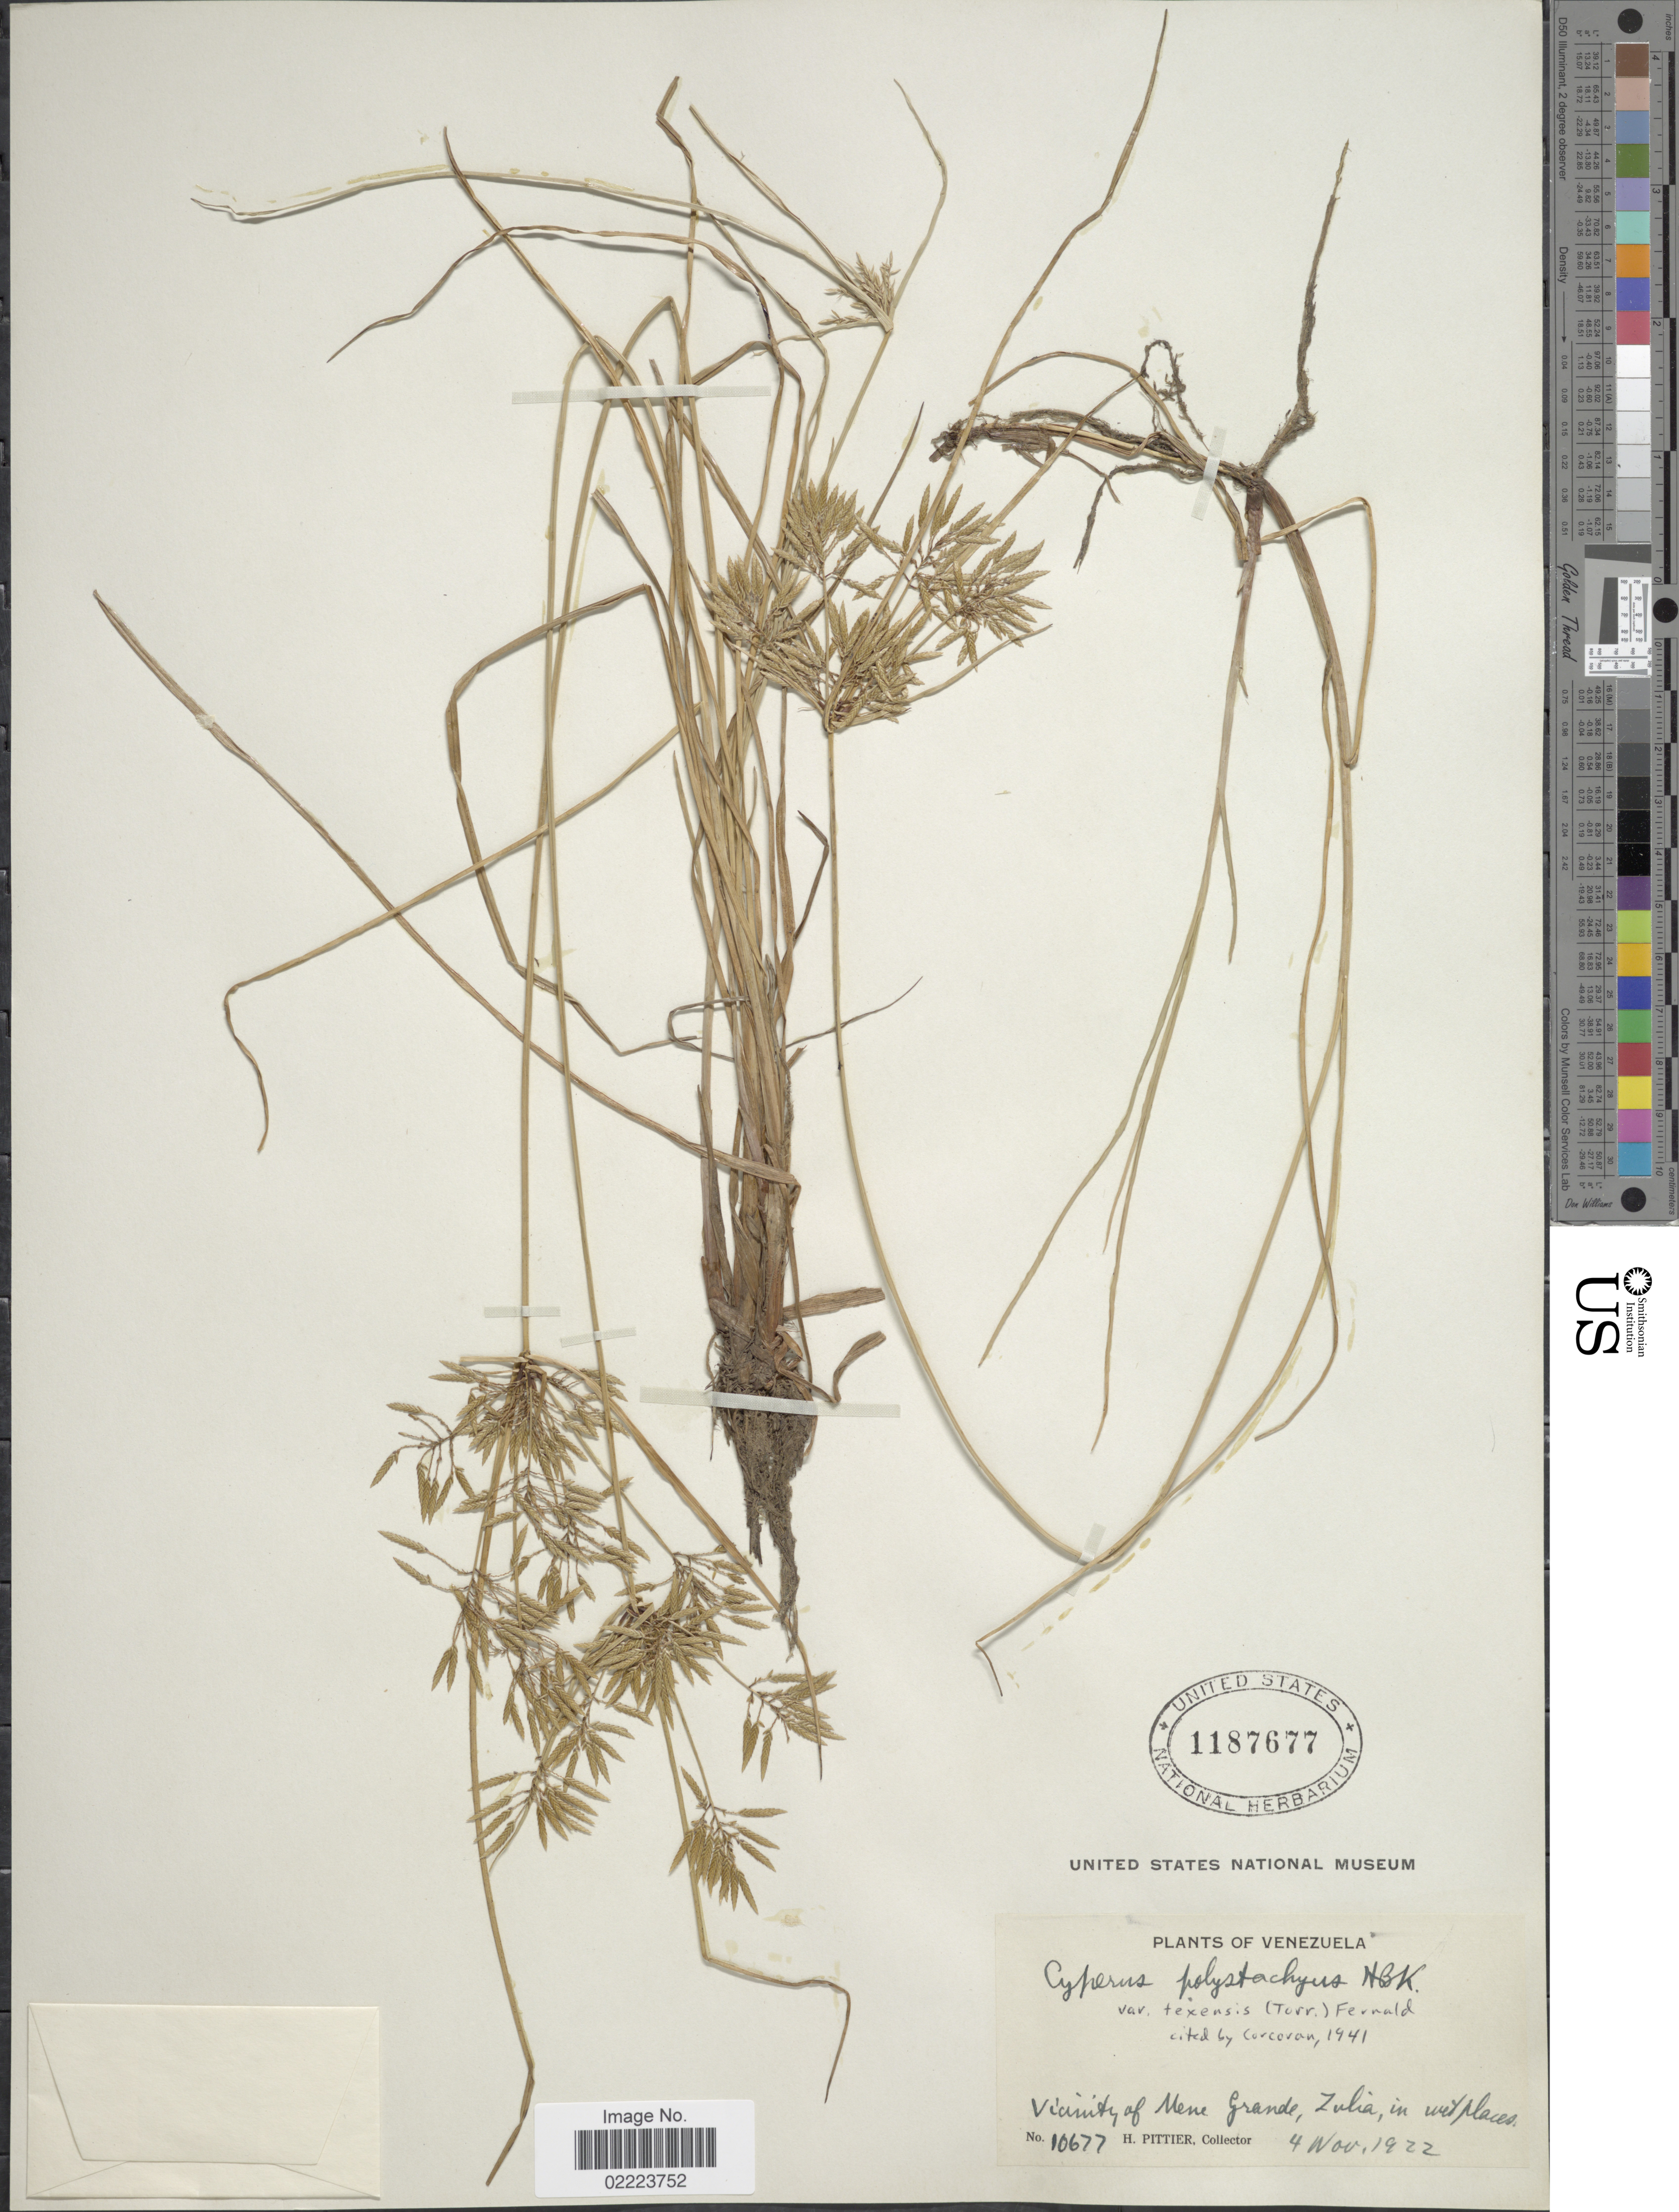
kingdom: Plantae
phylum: Tracheophyta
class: Liliopsida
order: Poales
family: Cyperaceae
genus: Cyperus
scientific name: Cyperus polystachyos var. texensis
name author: (Torr.) Fernald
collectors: H. F. Pittier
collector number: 10677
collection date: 1922-11-04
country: Venezuela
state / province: Zulia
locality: Vicinity of Mene Grande, in wet places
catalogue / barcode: US 1187677